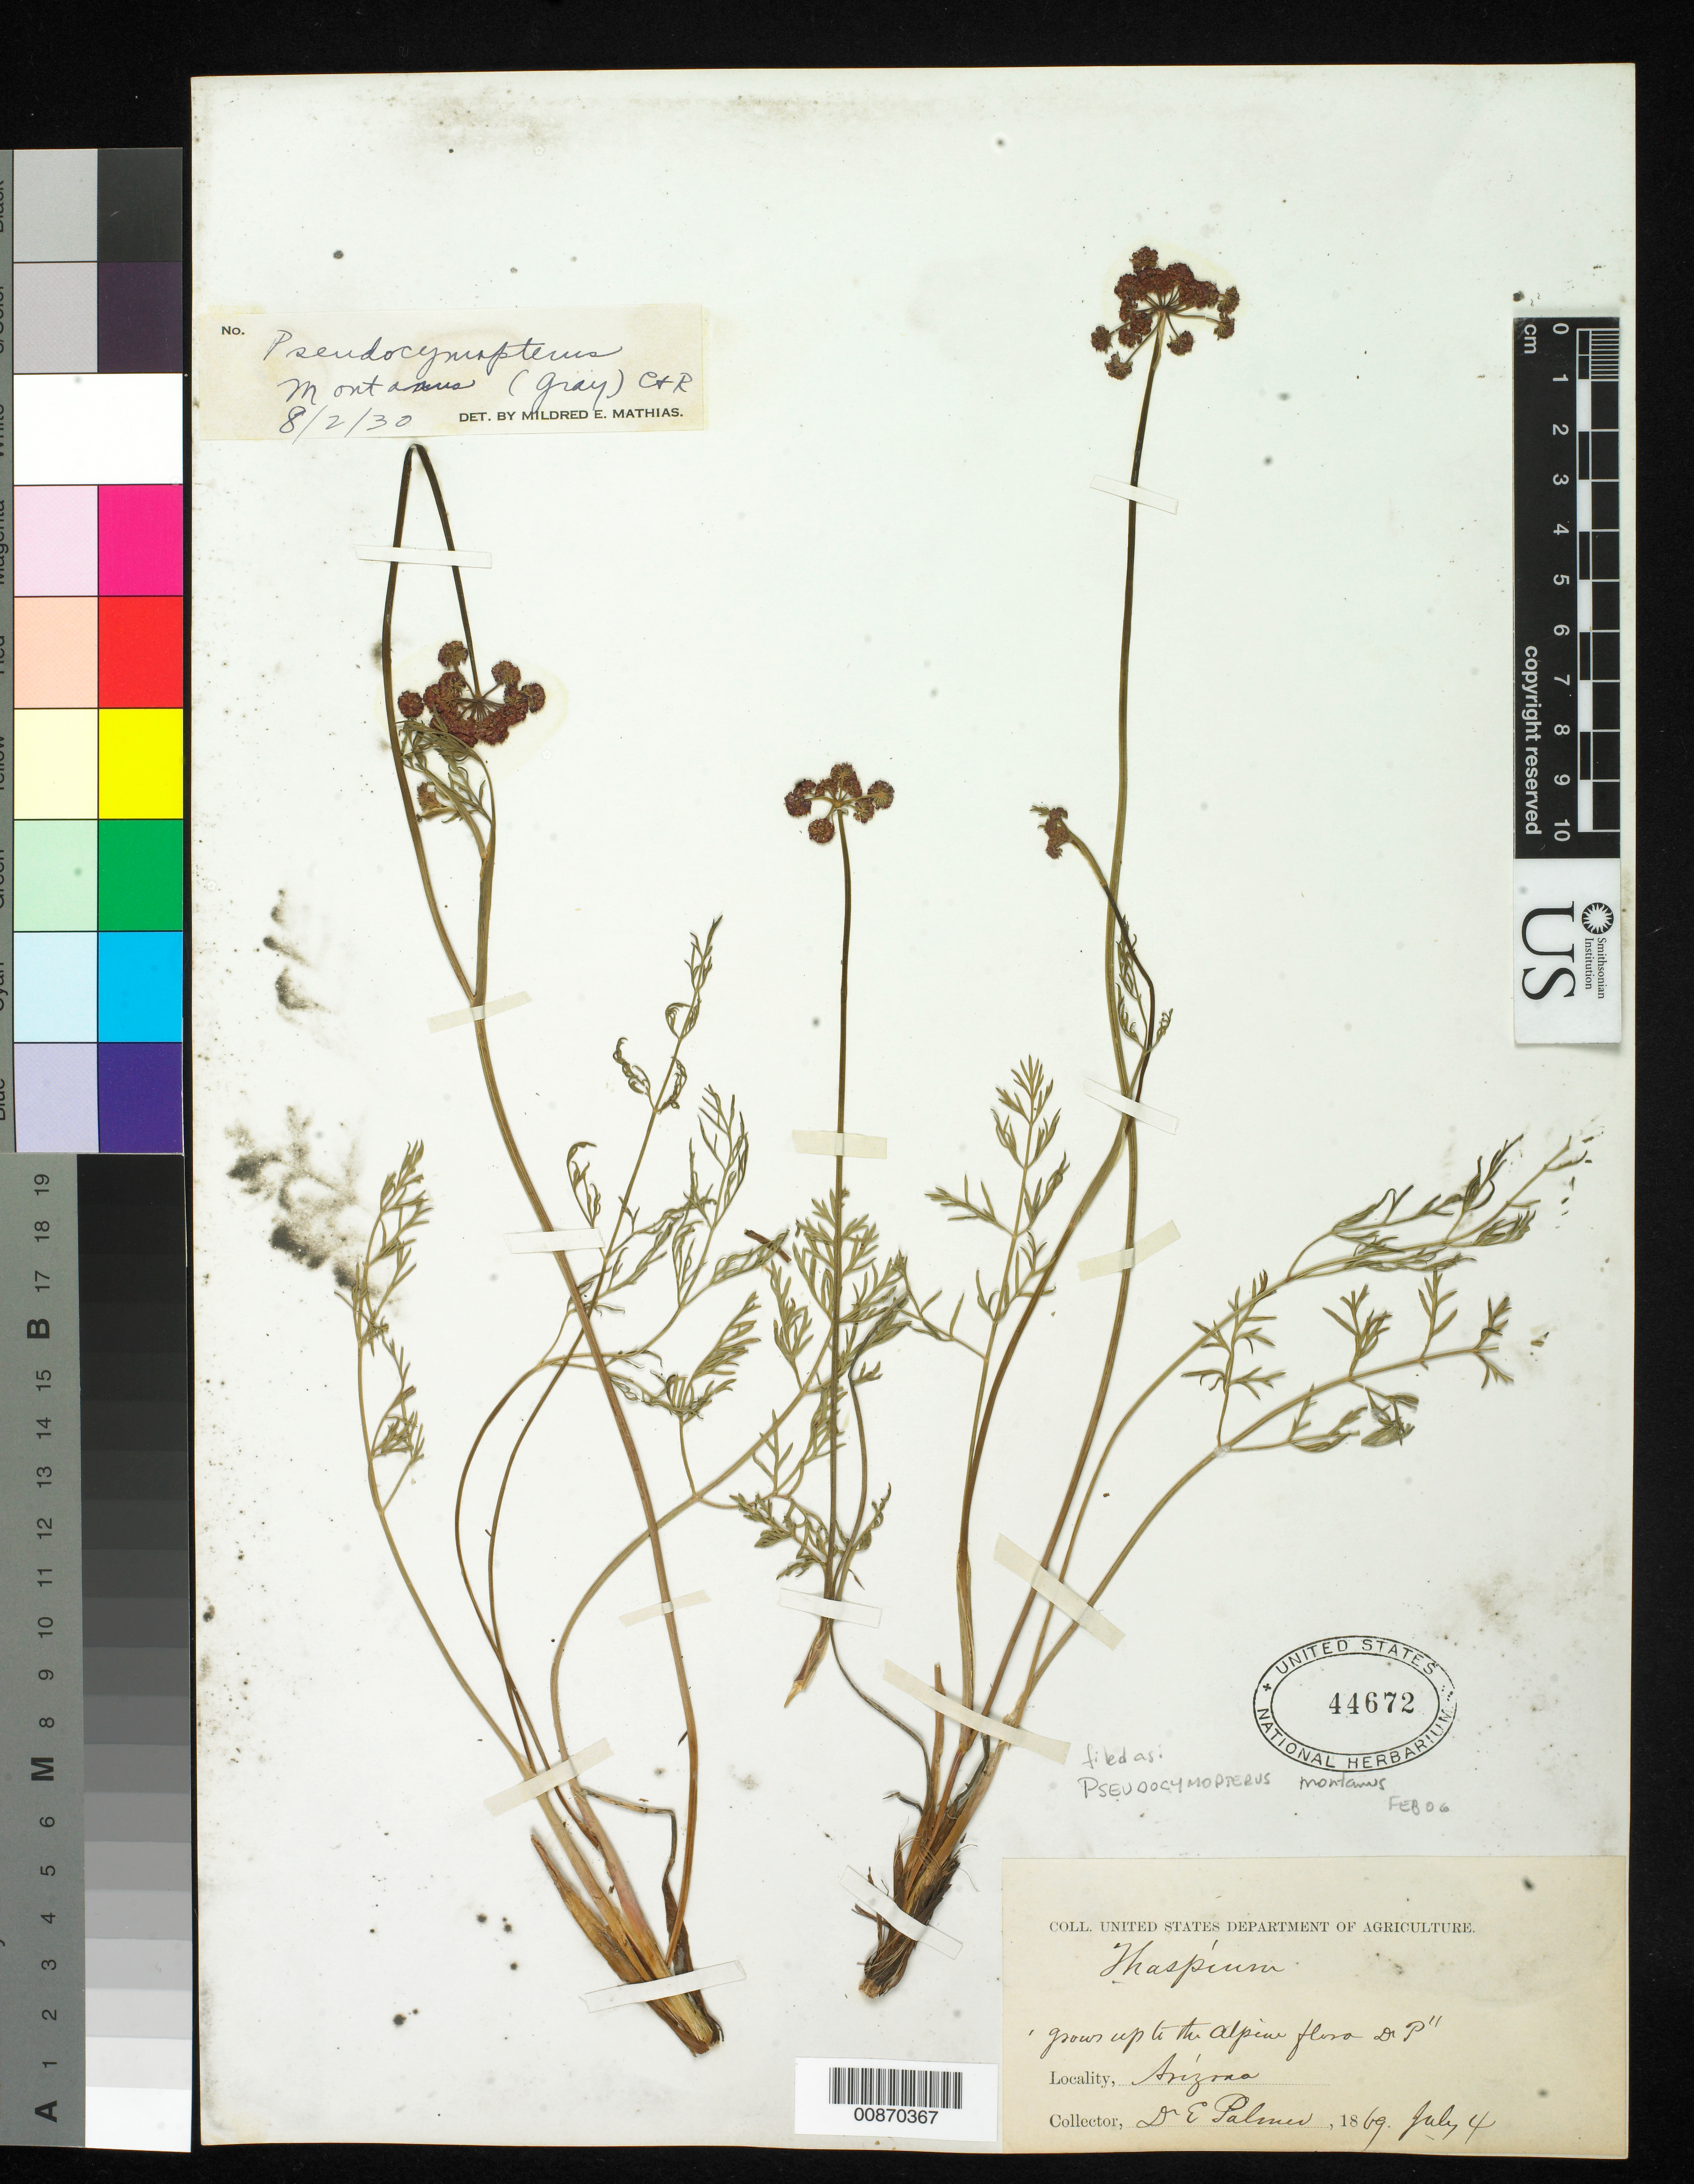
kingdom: Plantae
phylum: Tracheophyta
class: Magnoliopsida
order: Apiales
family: Apiaceae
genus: Pseudocymopterus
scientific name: Pseudocymopterus montanus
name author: (A. Gray) J.M. Coult. & Rose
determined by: Mathias, M. E.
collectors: E. Palmer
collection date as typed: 04 Jul 1869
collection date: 1869-07-04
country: United States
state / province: Arizona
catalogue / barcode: US 44672